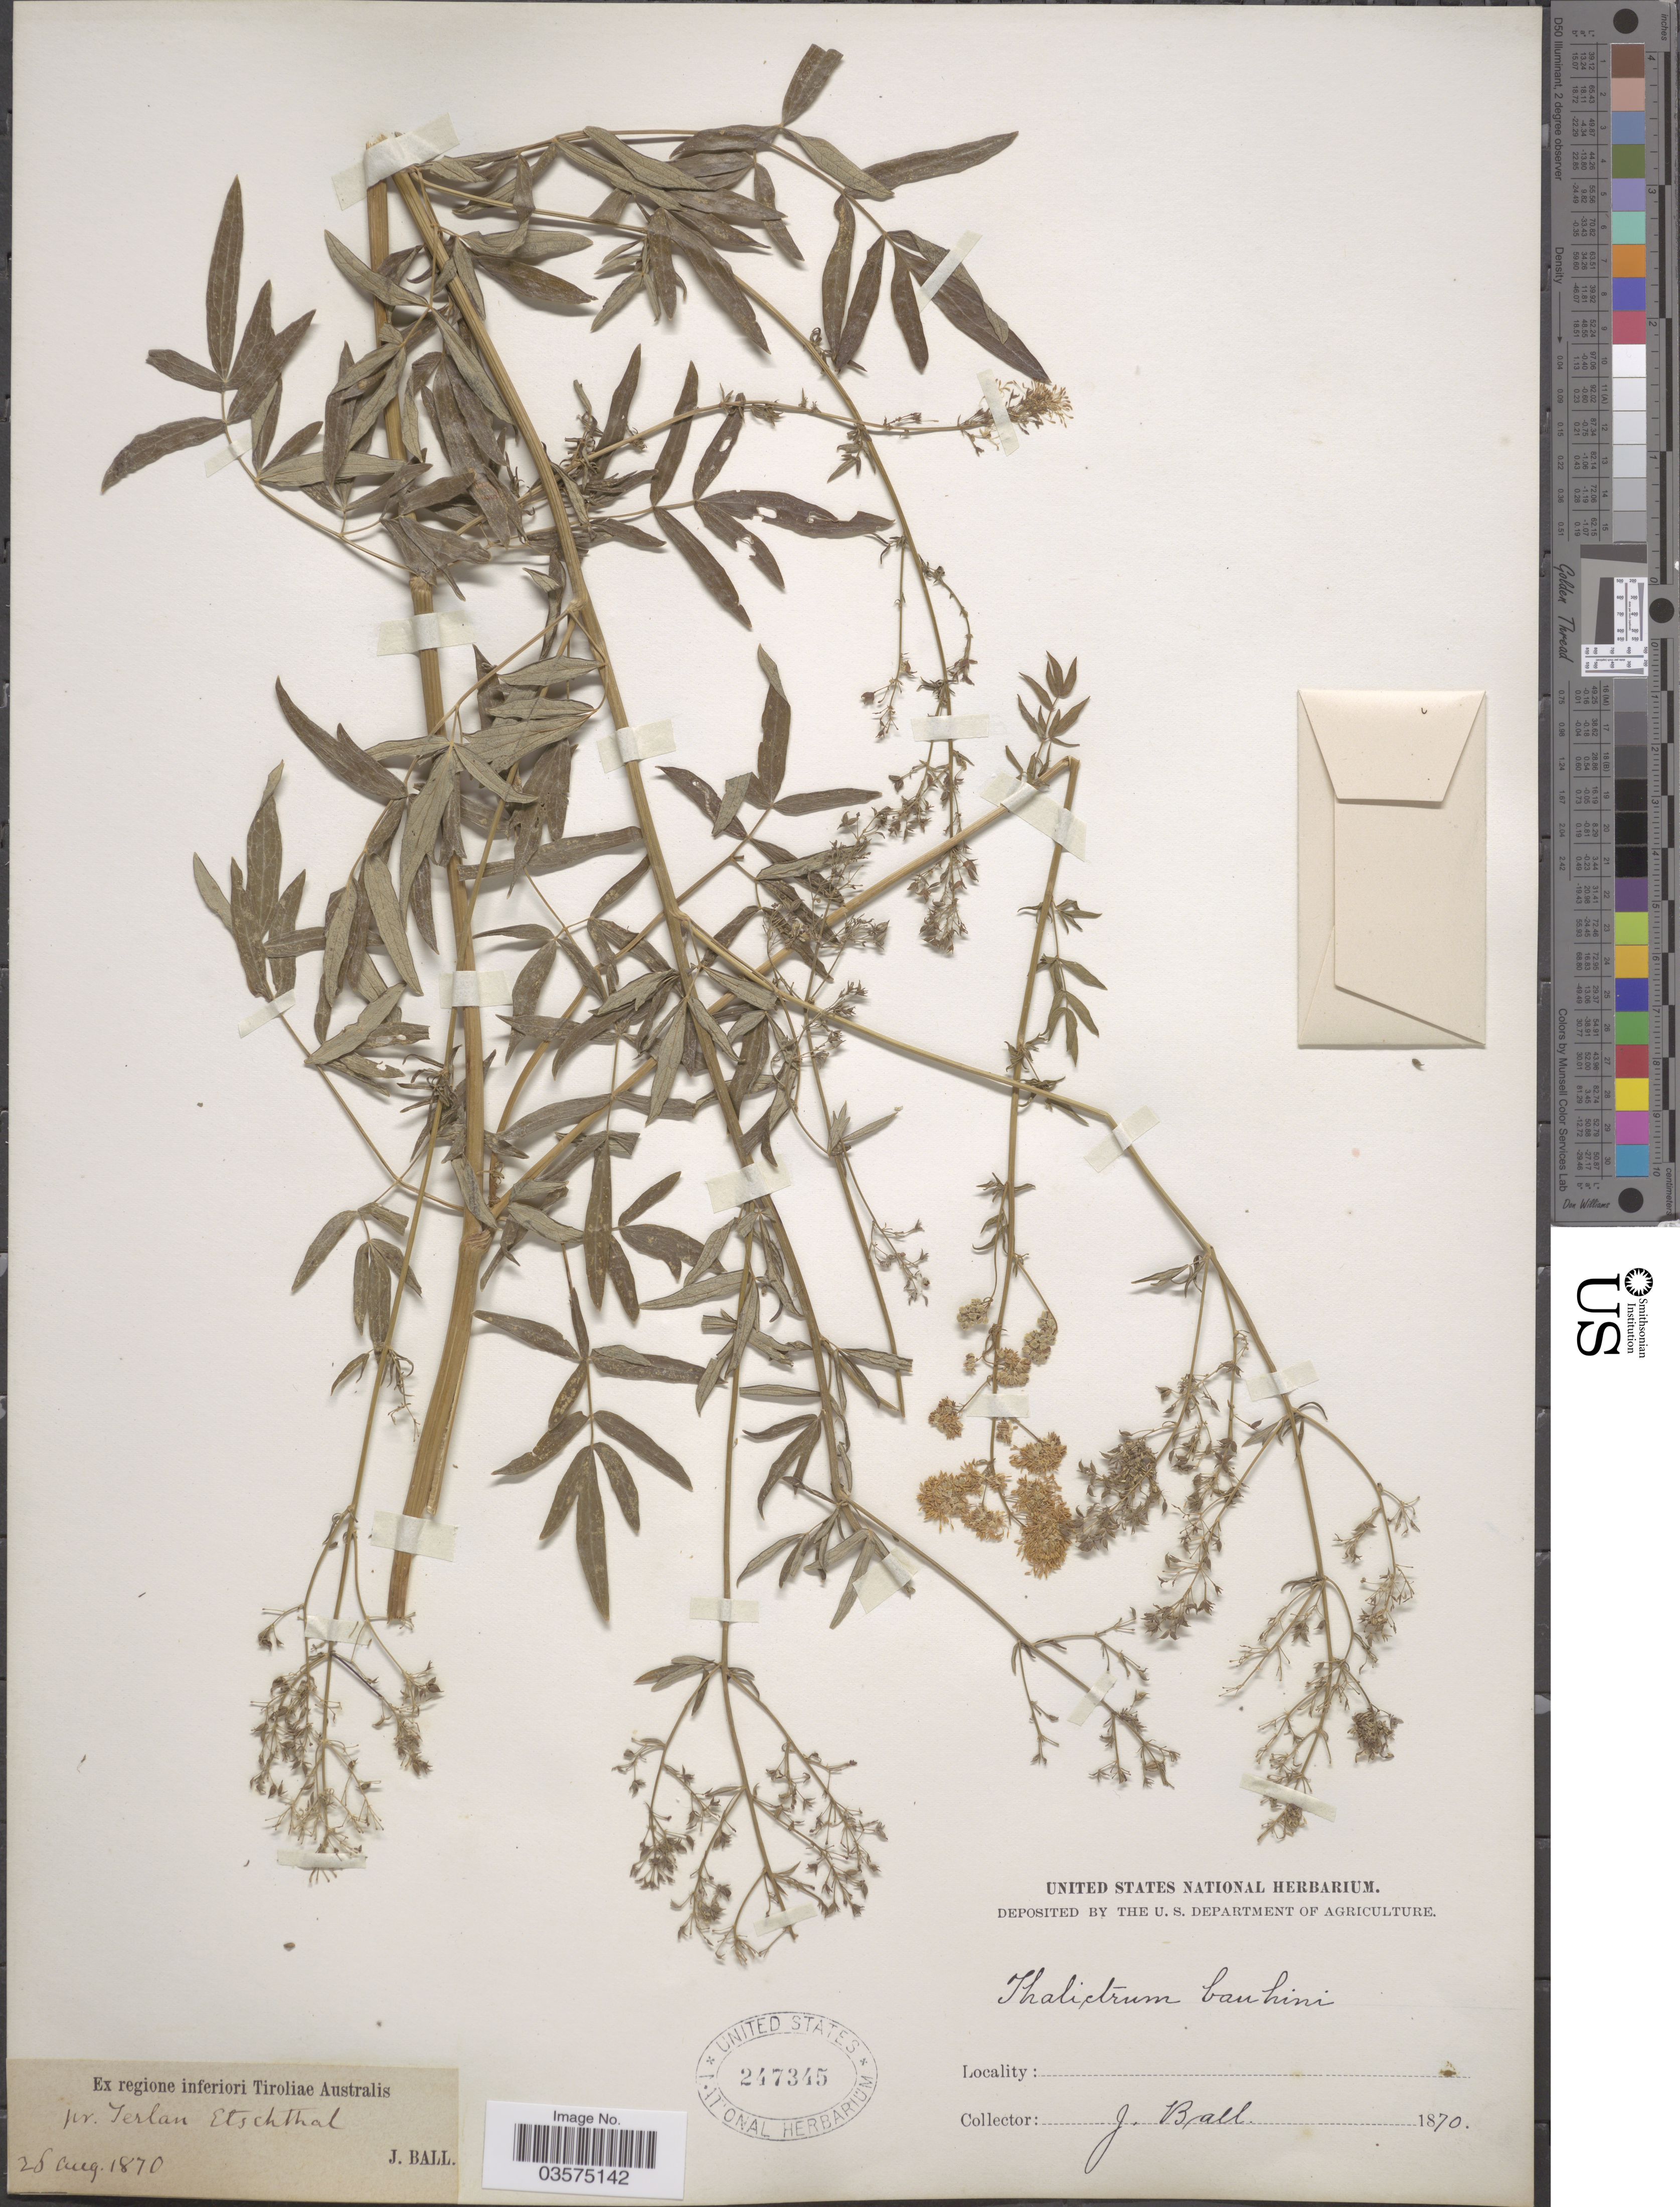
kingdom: Plantae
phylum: Tracheophyta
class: Magnoliopsida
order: Ranunculales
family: Ranunculaceae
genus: Thalictrum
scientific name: Thalictrum bauhini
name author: Crantz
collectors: J. Ball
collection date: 1870-08-28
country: Italy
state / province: Trentino-Alto Adige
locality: Ex regione inferiori Tiroliae Australis pr. Terlan Etschthal.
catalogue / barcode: US 247345